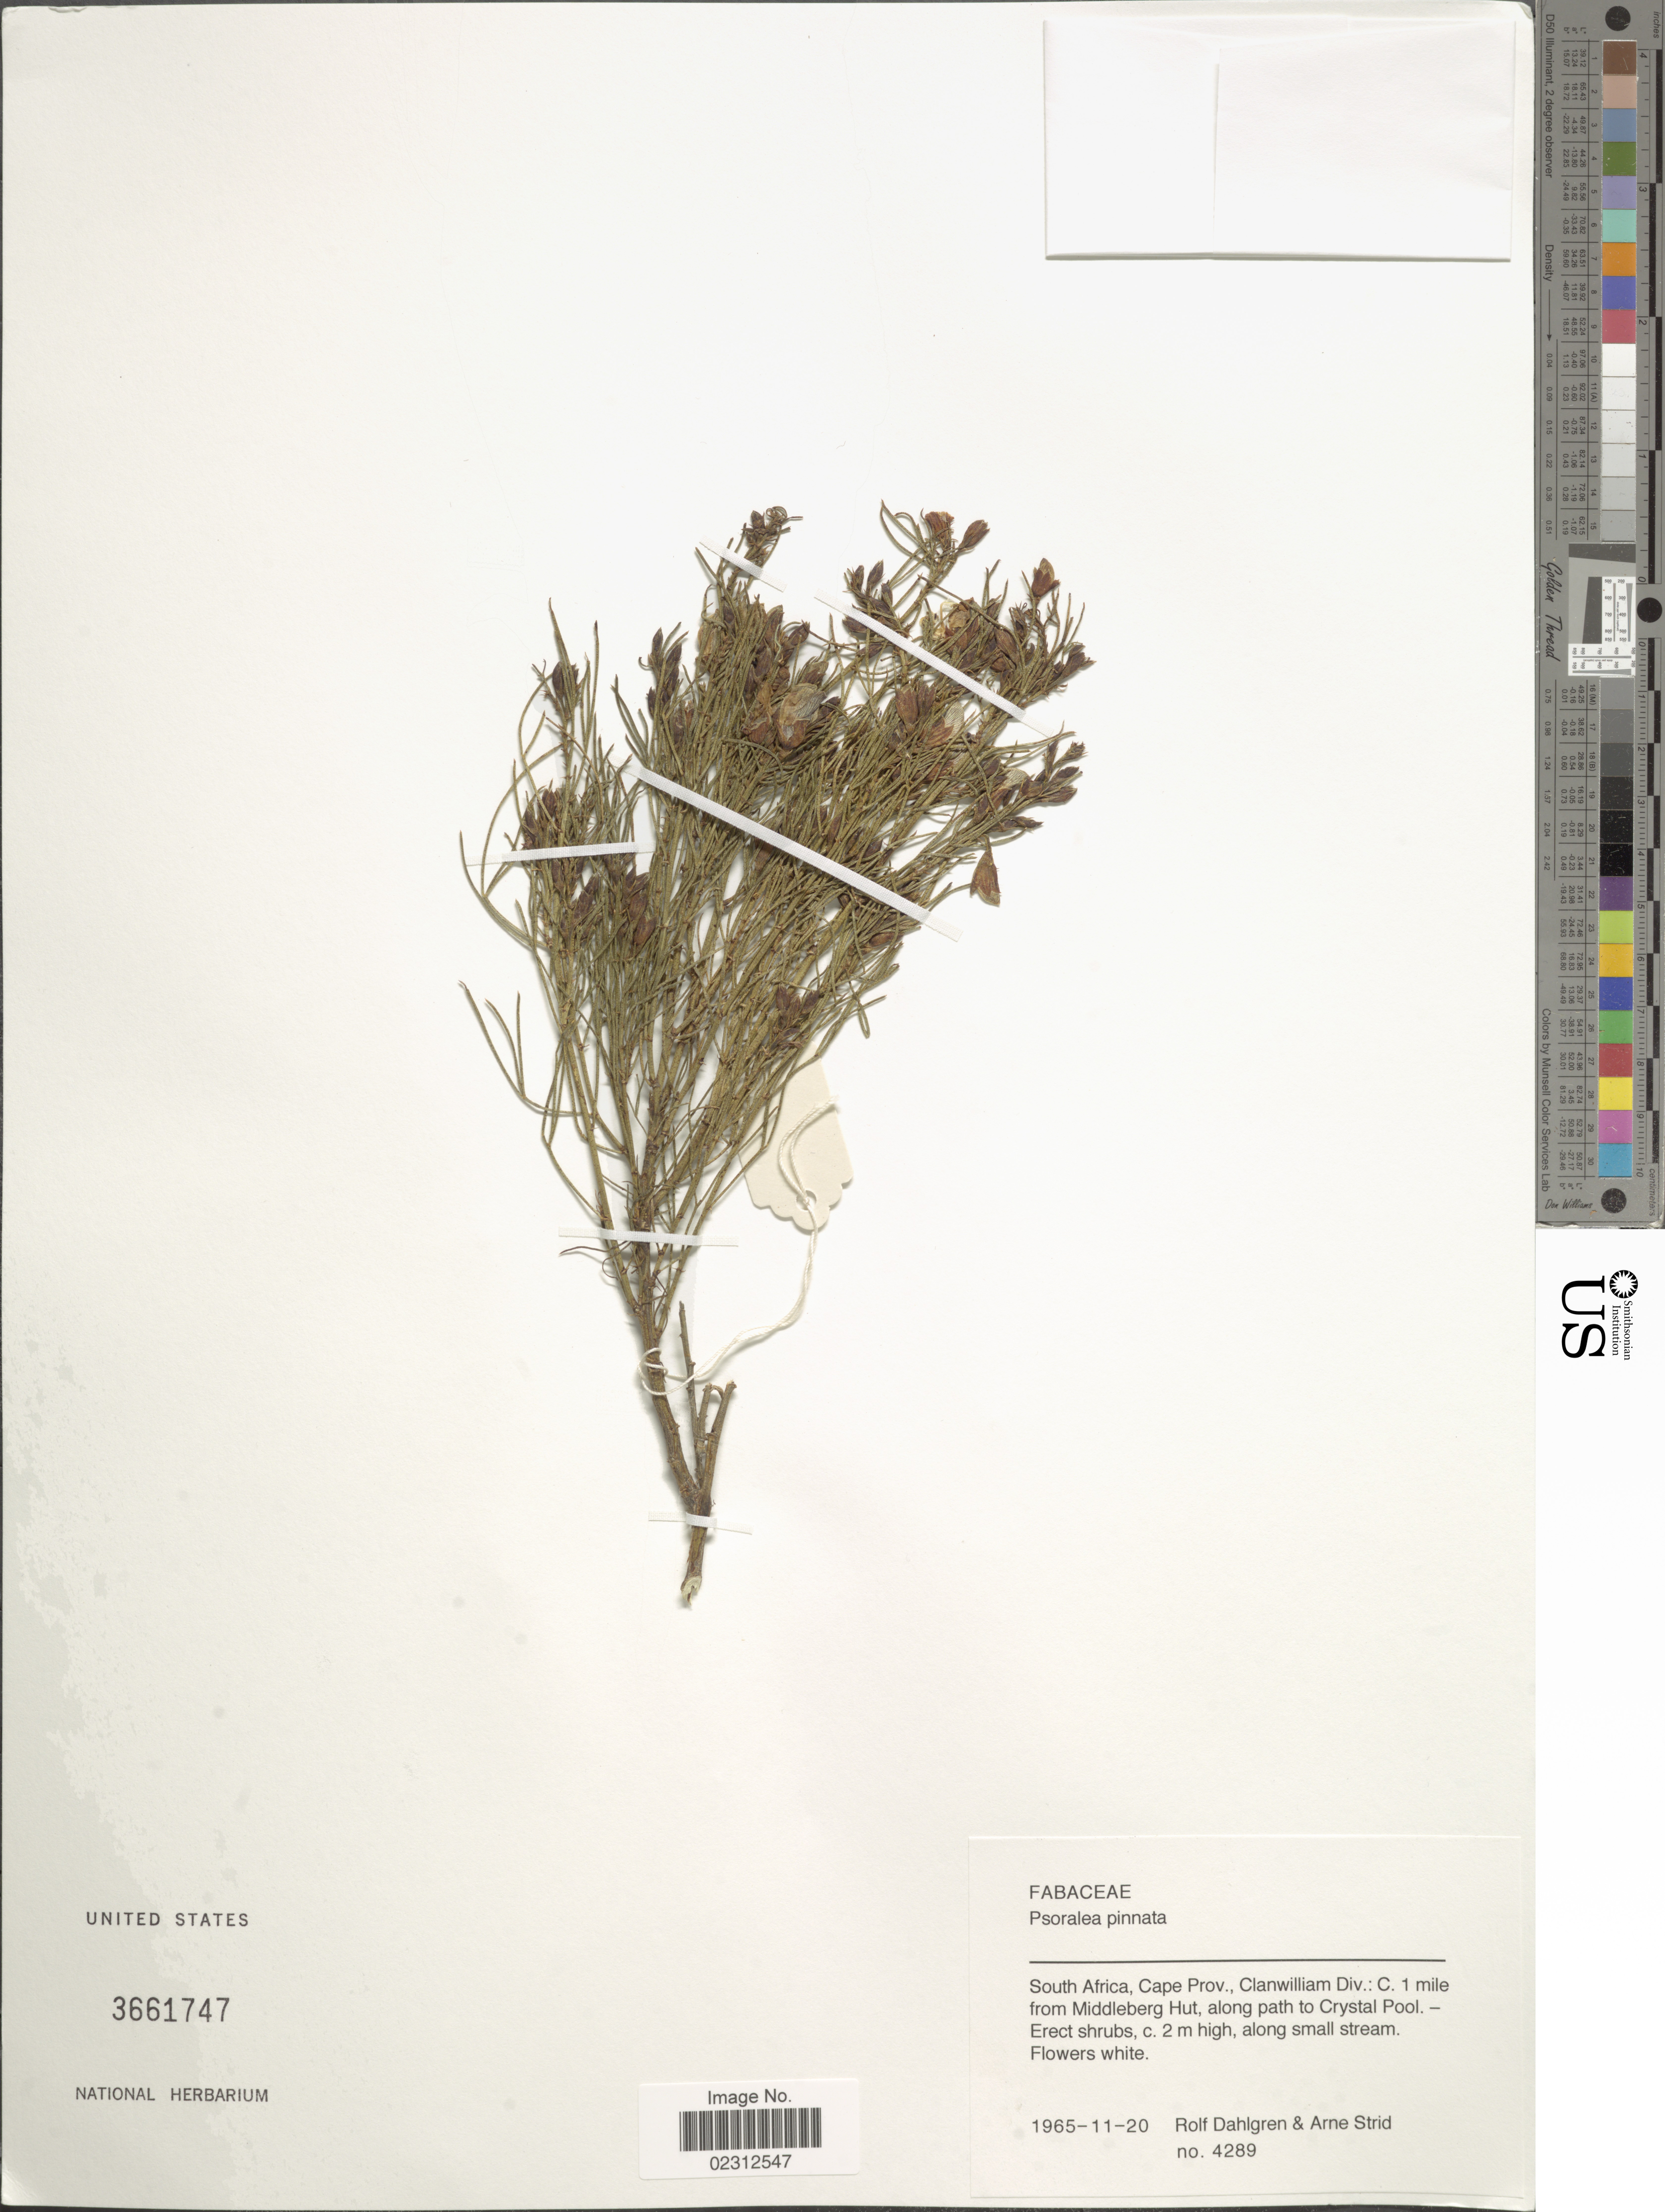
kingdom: Plantae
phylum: Tracheophyta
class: Magnoliopsida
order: Fabales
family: Fabaceae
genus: Psoralea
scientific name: Psoralea pinnata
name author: L.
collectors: R. Dahlgren & A. Strid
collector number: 4289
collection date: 1965-11-20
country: South Africa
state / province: Western Cape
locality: Clanwilliam Div.: C. 1 mile from Middleberg Hut, along path to Crystal Pool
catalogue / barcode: US 3661747